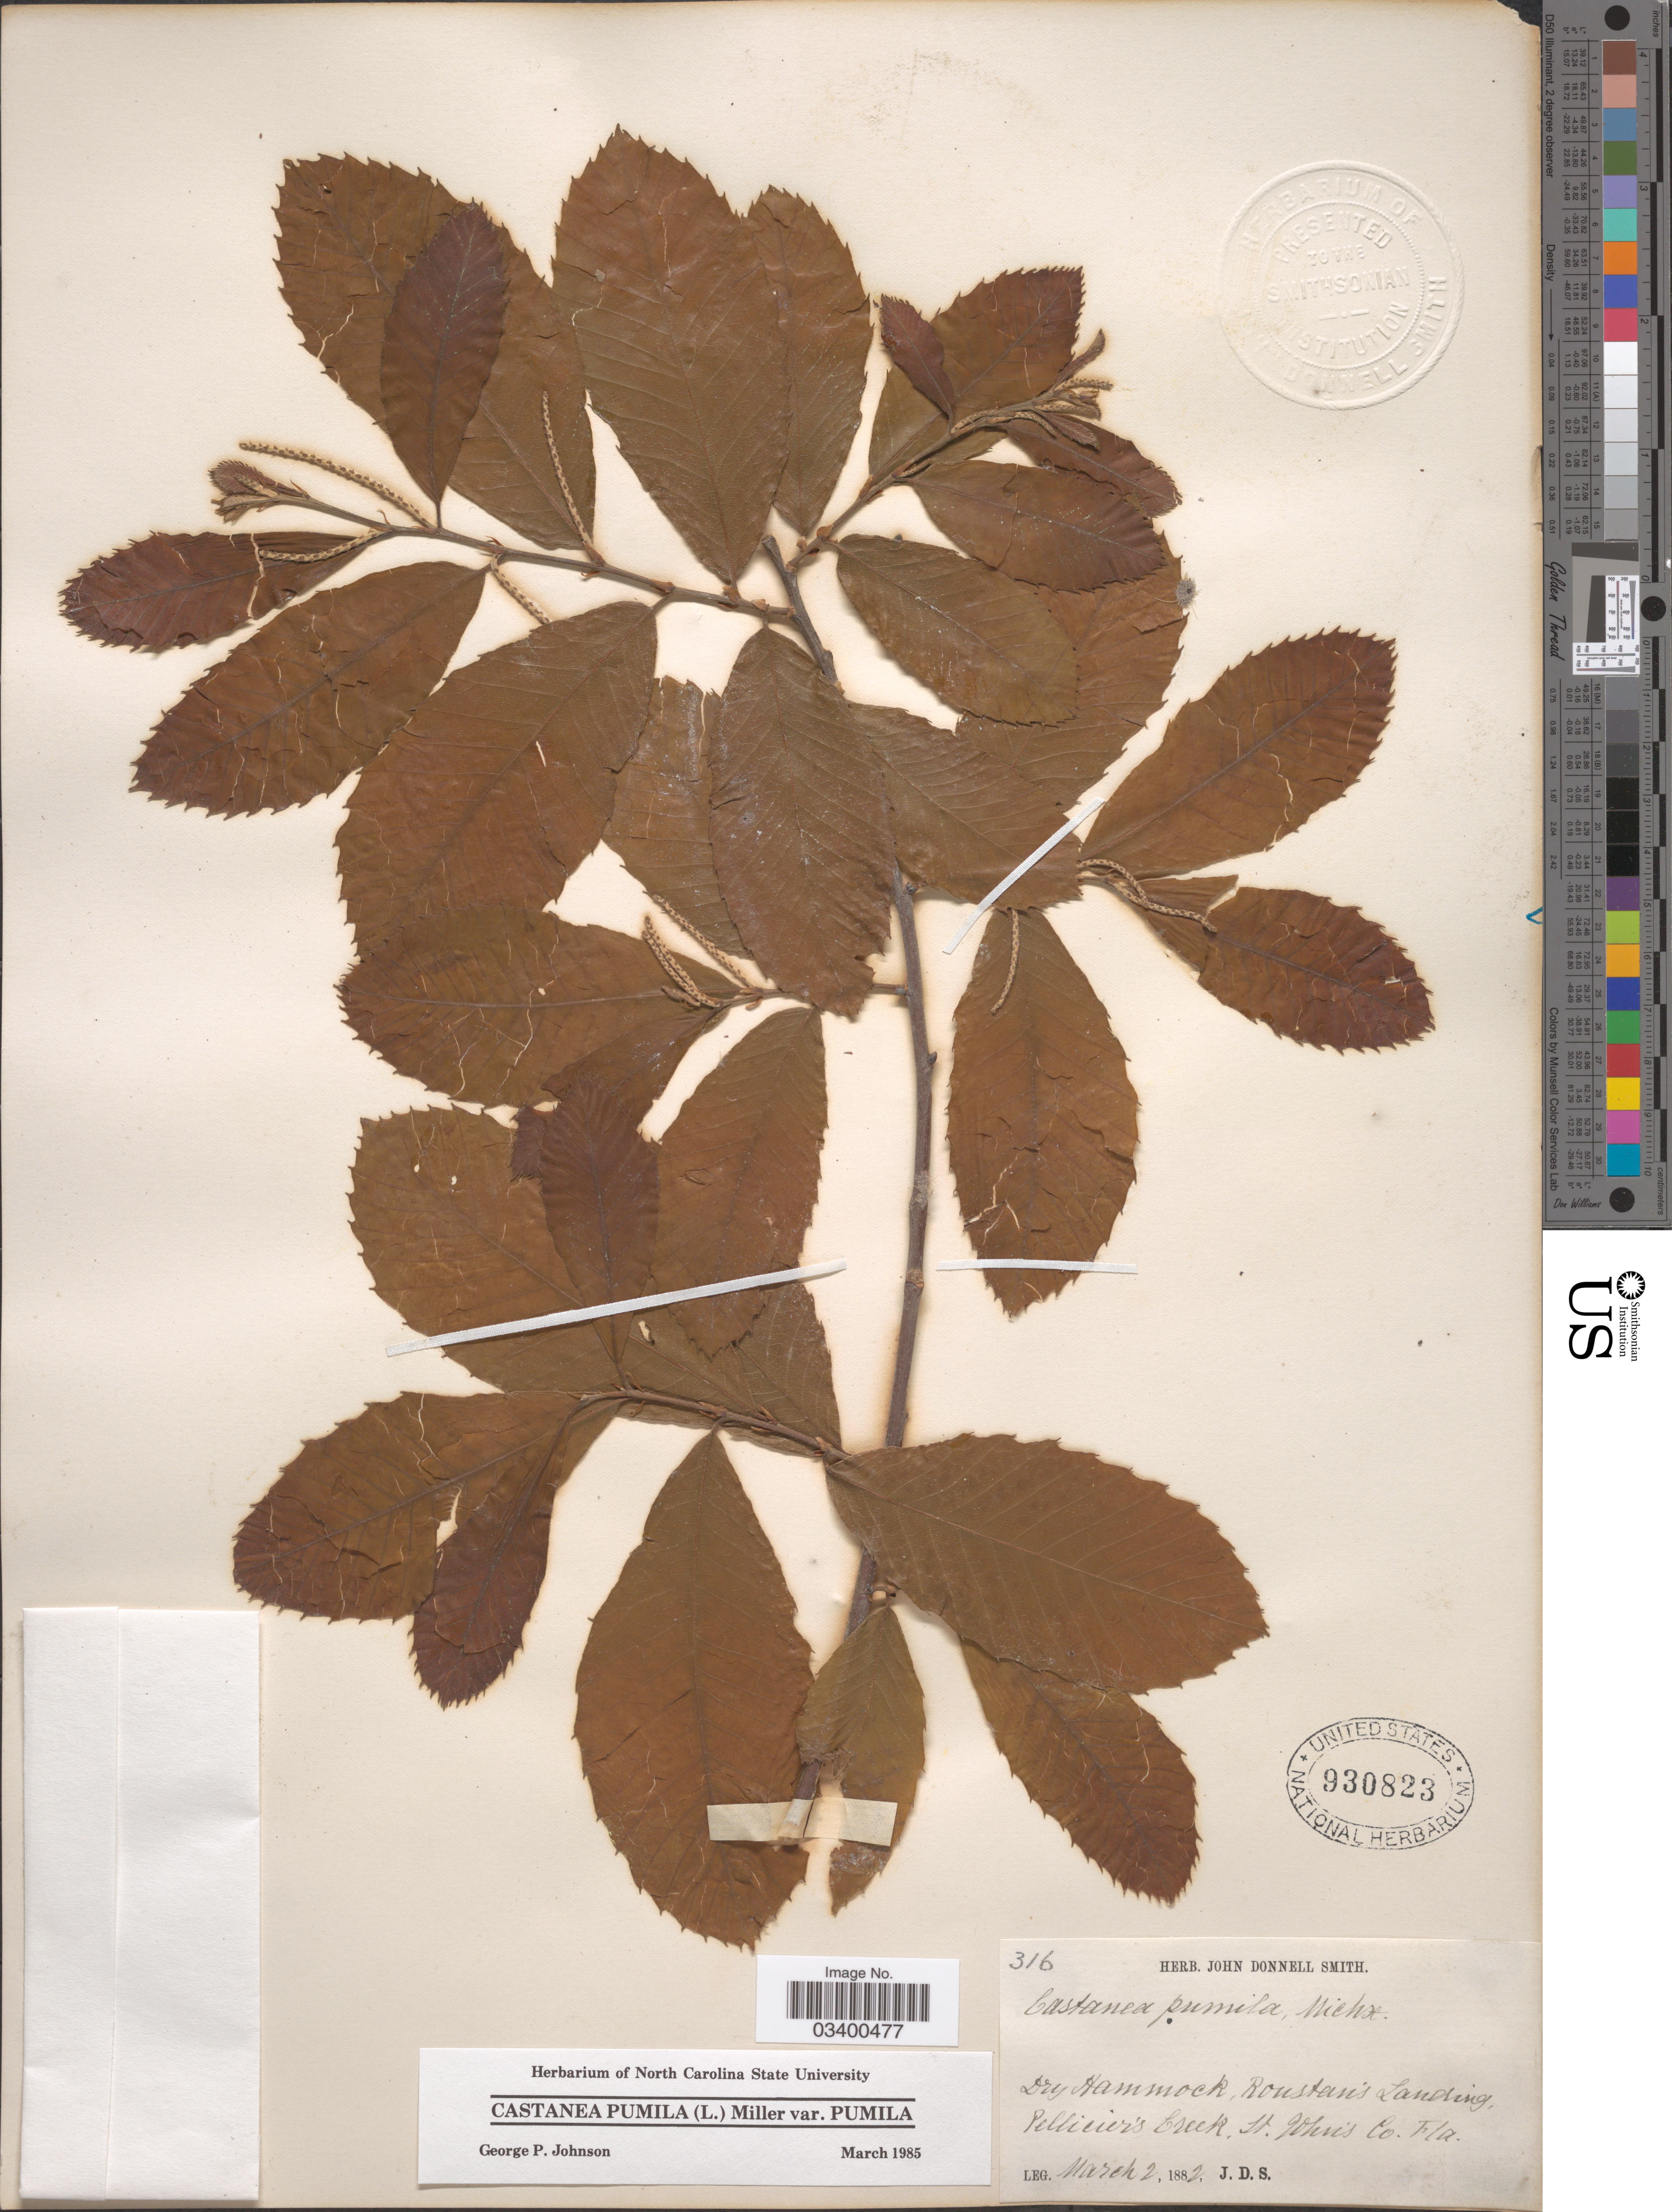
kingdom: Plantae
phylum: Tracheophyta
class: Magnoliopsida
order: Fagales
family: Fagaceae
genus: Castanea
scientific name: Castanea pumila var. pumila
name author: (L.) Mill.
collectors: J. Donnell Smith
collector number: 316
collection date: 1882-03-02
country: United States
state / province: Florida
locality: Dry Hammock, Roustan's Landing, Pellicer's Creek, St. John's Co.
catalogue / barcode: US 930823